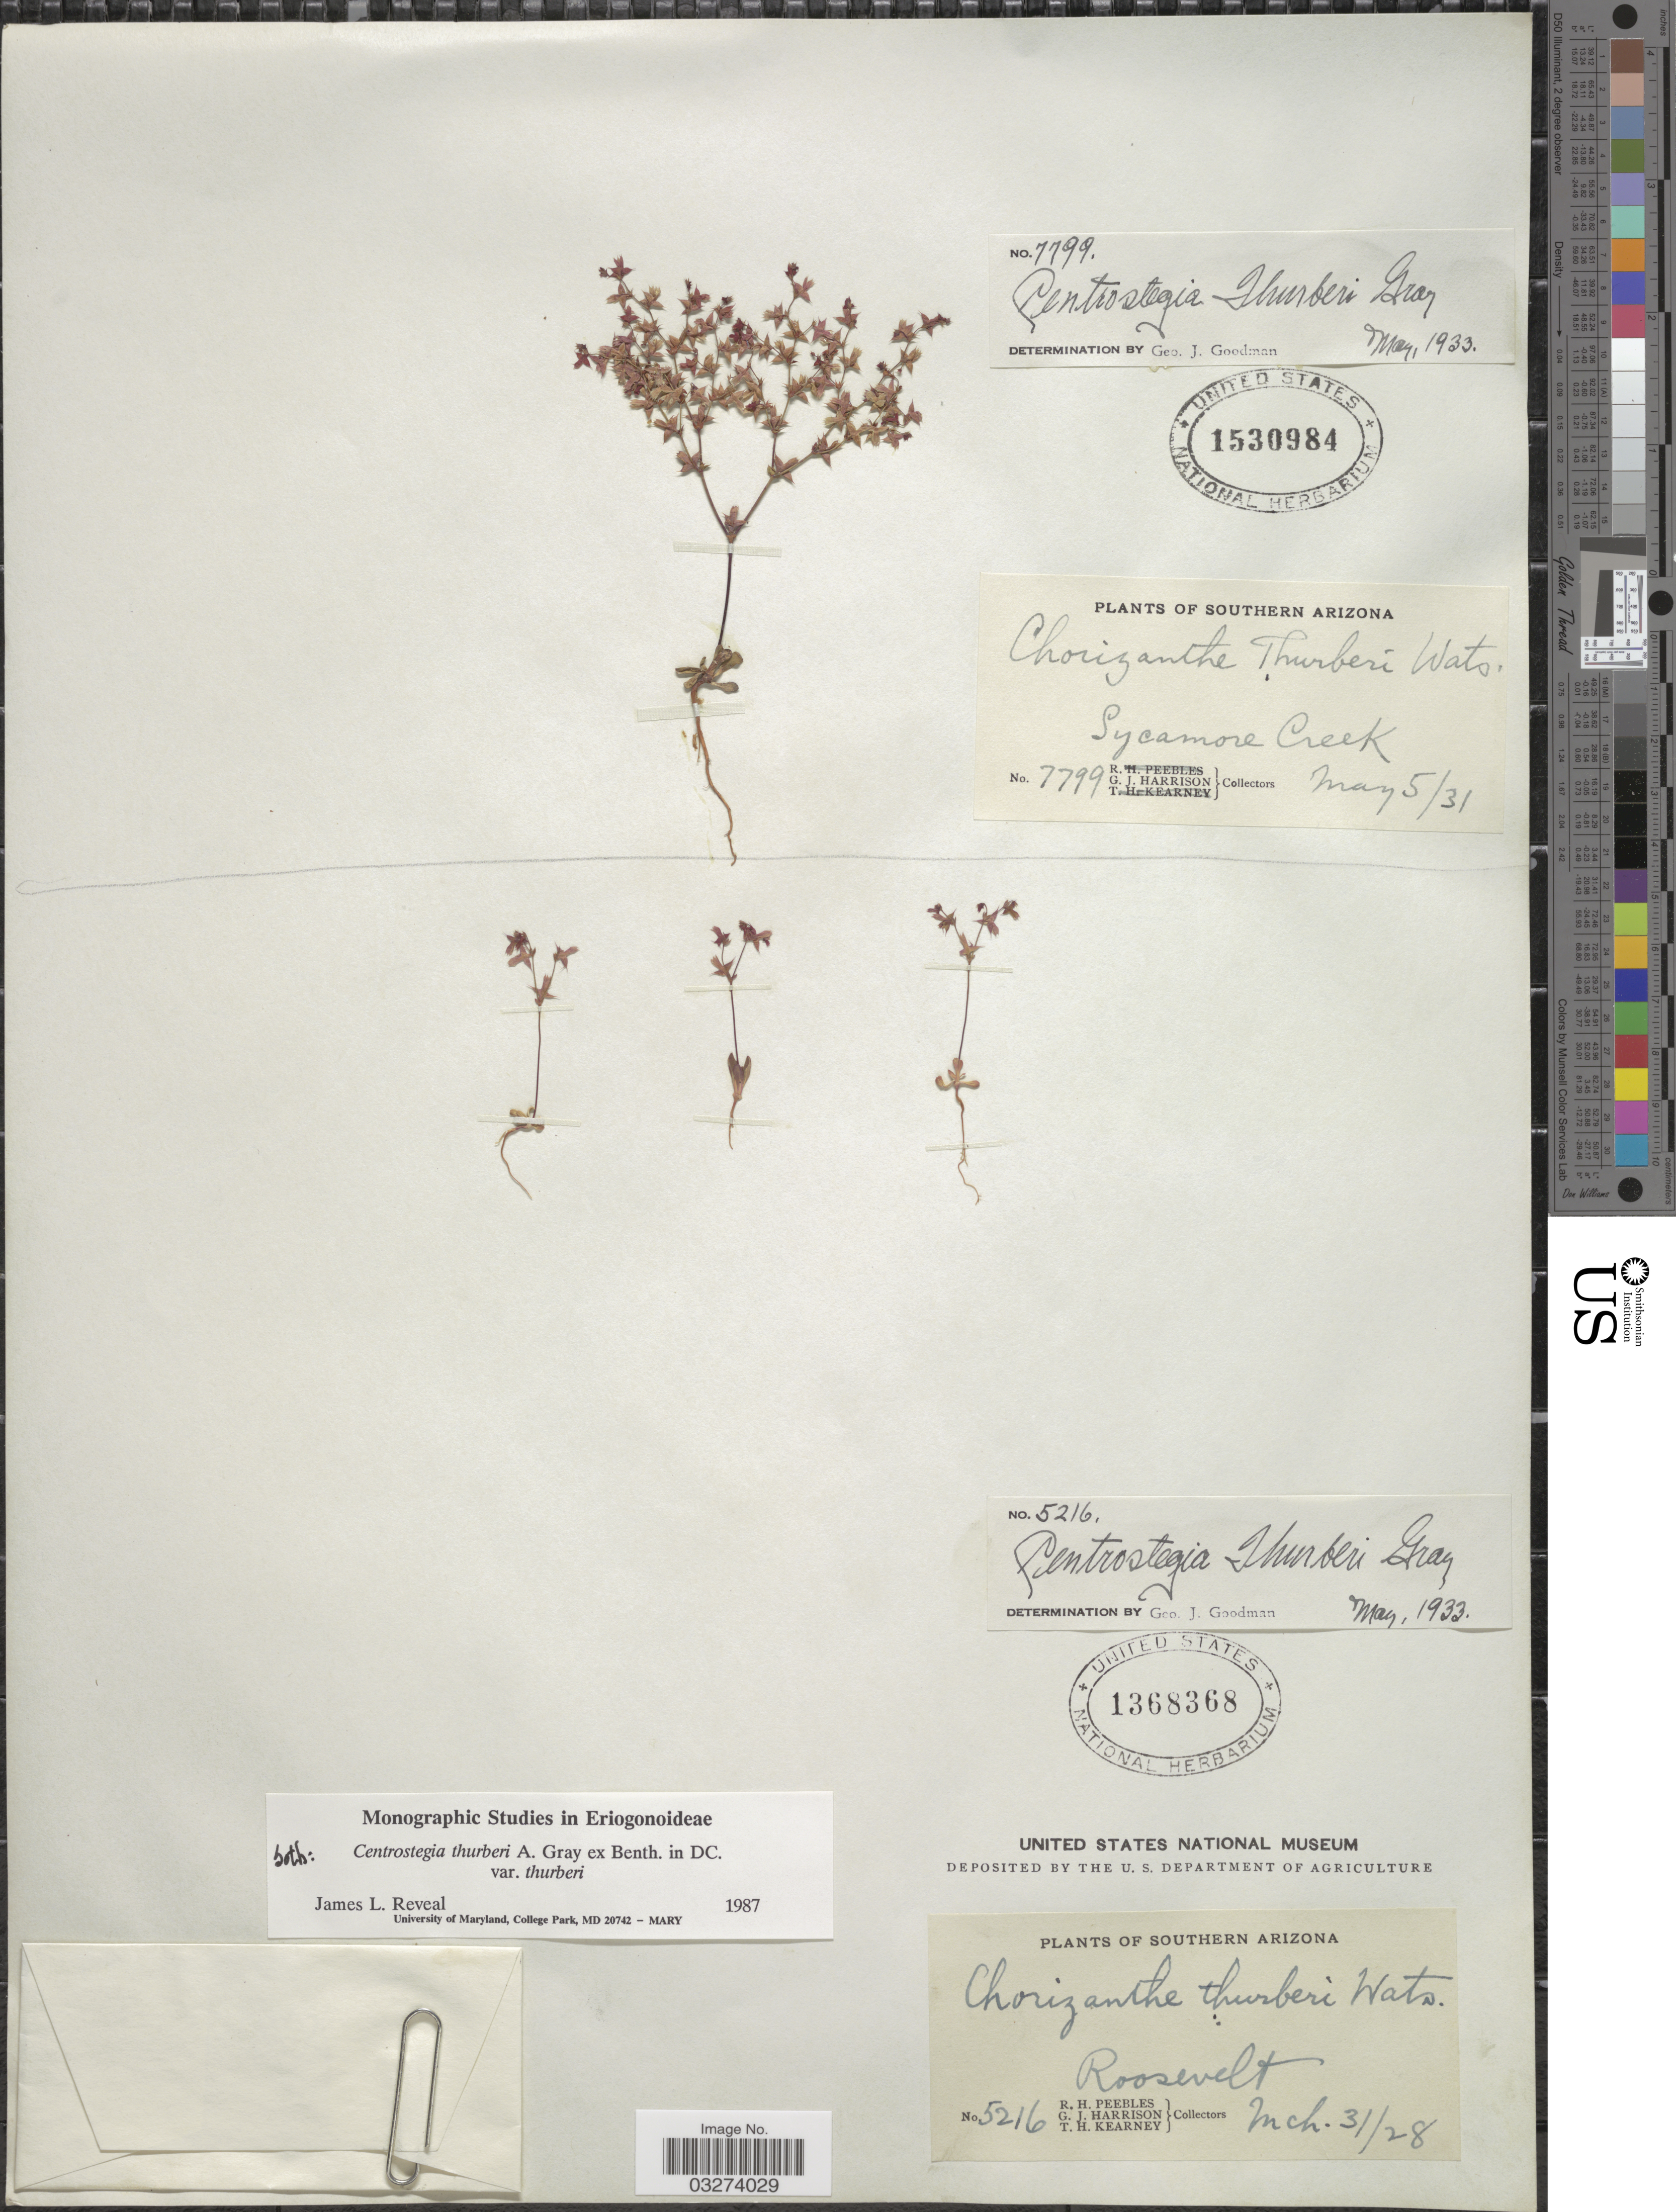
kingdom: Plantae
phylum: Tracheophyta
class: Magnoliopsida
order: Caryophyllales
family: Polygonaceae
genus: Centrostegia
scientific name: Centrostegia thurberi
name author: A. Gray ex Benth.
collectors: R. H. Peebles, G. J. Harrison & T. H. Kearney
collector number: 5216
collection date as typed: Transcribed d/m/y: 3/3/28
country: United States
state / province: Arizona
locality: Southern Arizona. Roosevelt.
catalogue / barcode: US 1368368-2